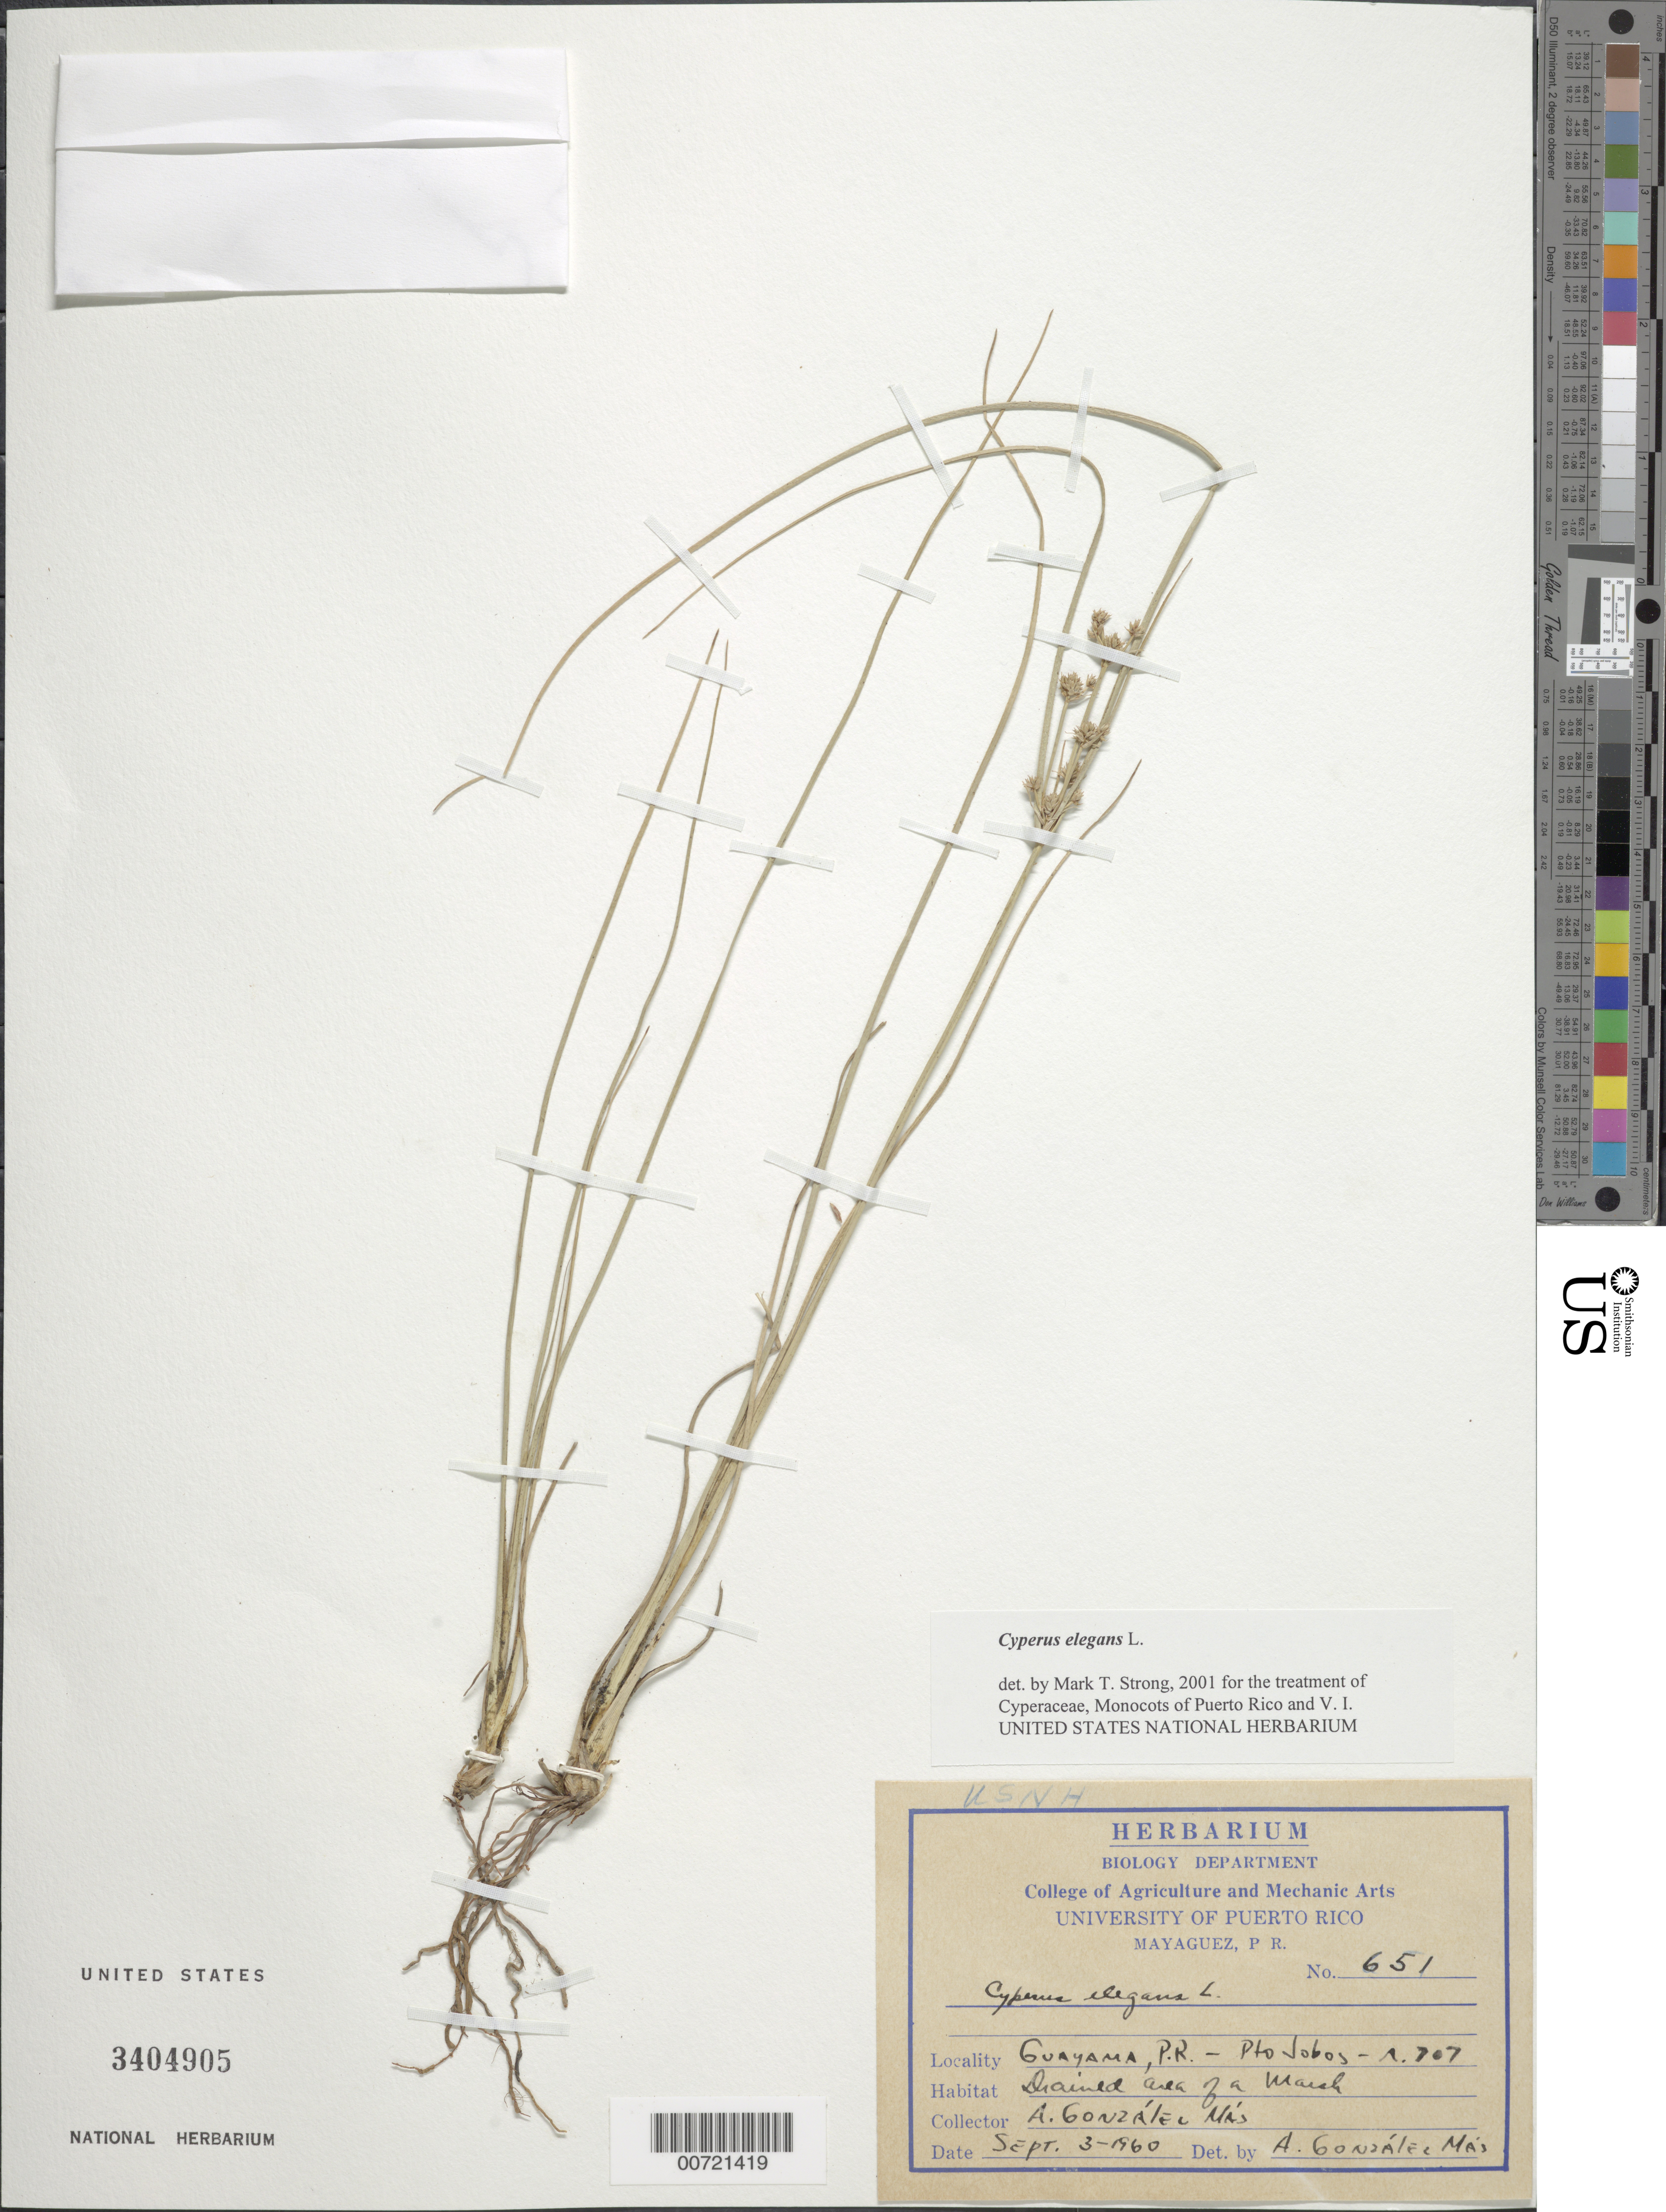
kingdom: Plantae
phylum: Tracheophyta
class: Liliopsida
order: Poales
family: Cyperaceae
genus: Cyperus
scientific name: Cyperus elegans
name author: L.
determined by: Strong, M. T., (US), Smithsonian Institution - National Museum of Natural History (UNITED STATES)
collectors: A. González Más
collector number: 651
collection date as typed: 03 Sep 1960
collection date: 1960-09-03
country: Puerto Rico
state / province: Guayama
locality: Guayama: Puerto Jobos, Rt. 707.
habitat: Drained area of marsh.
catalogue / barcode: US 3404905